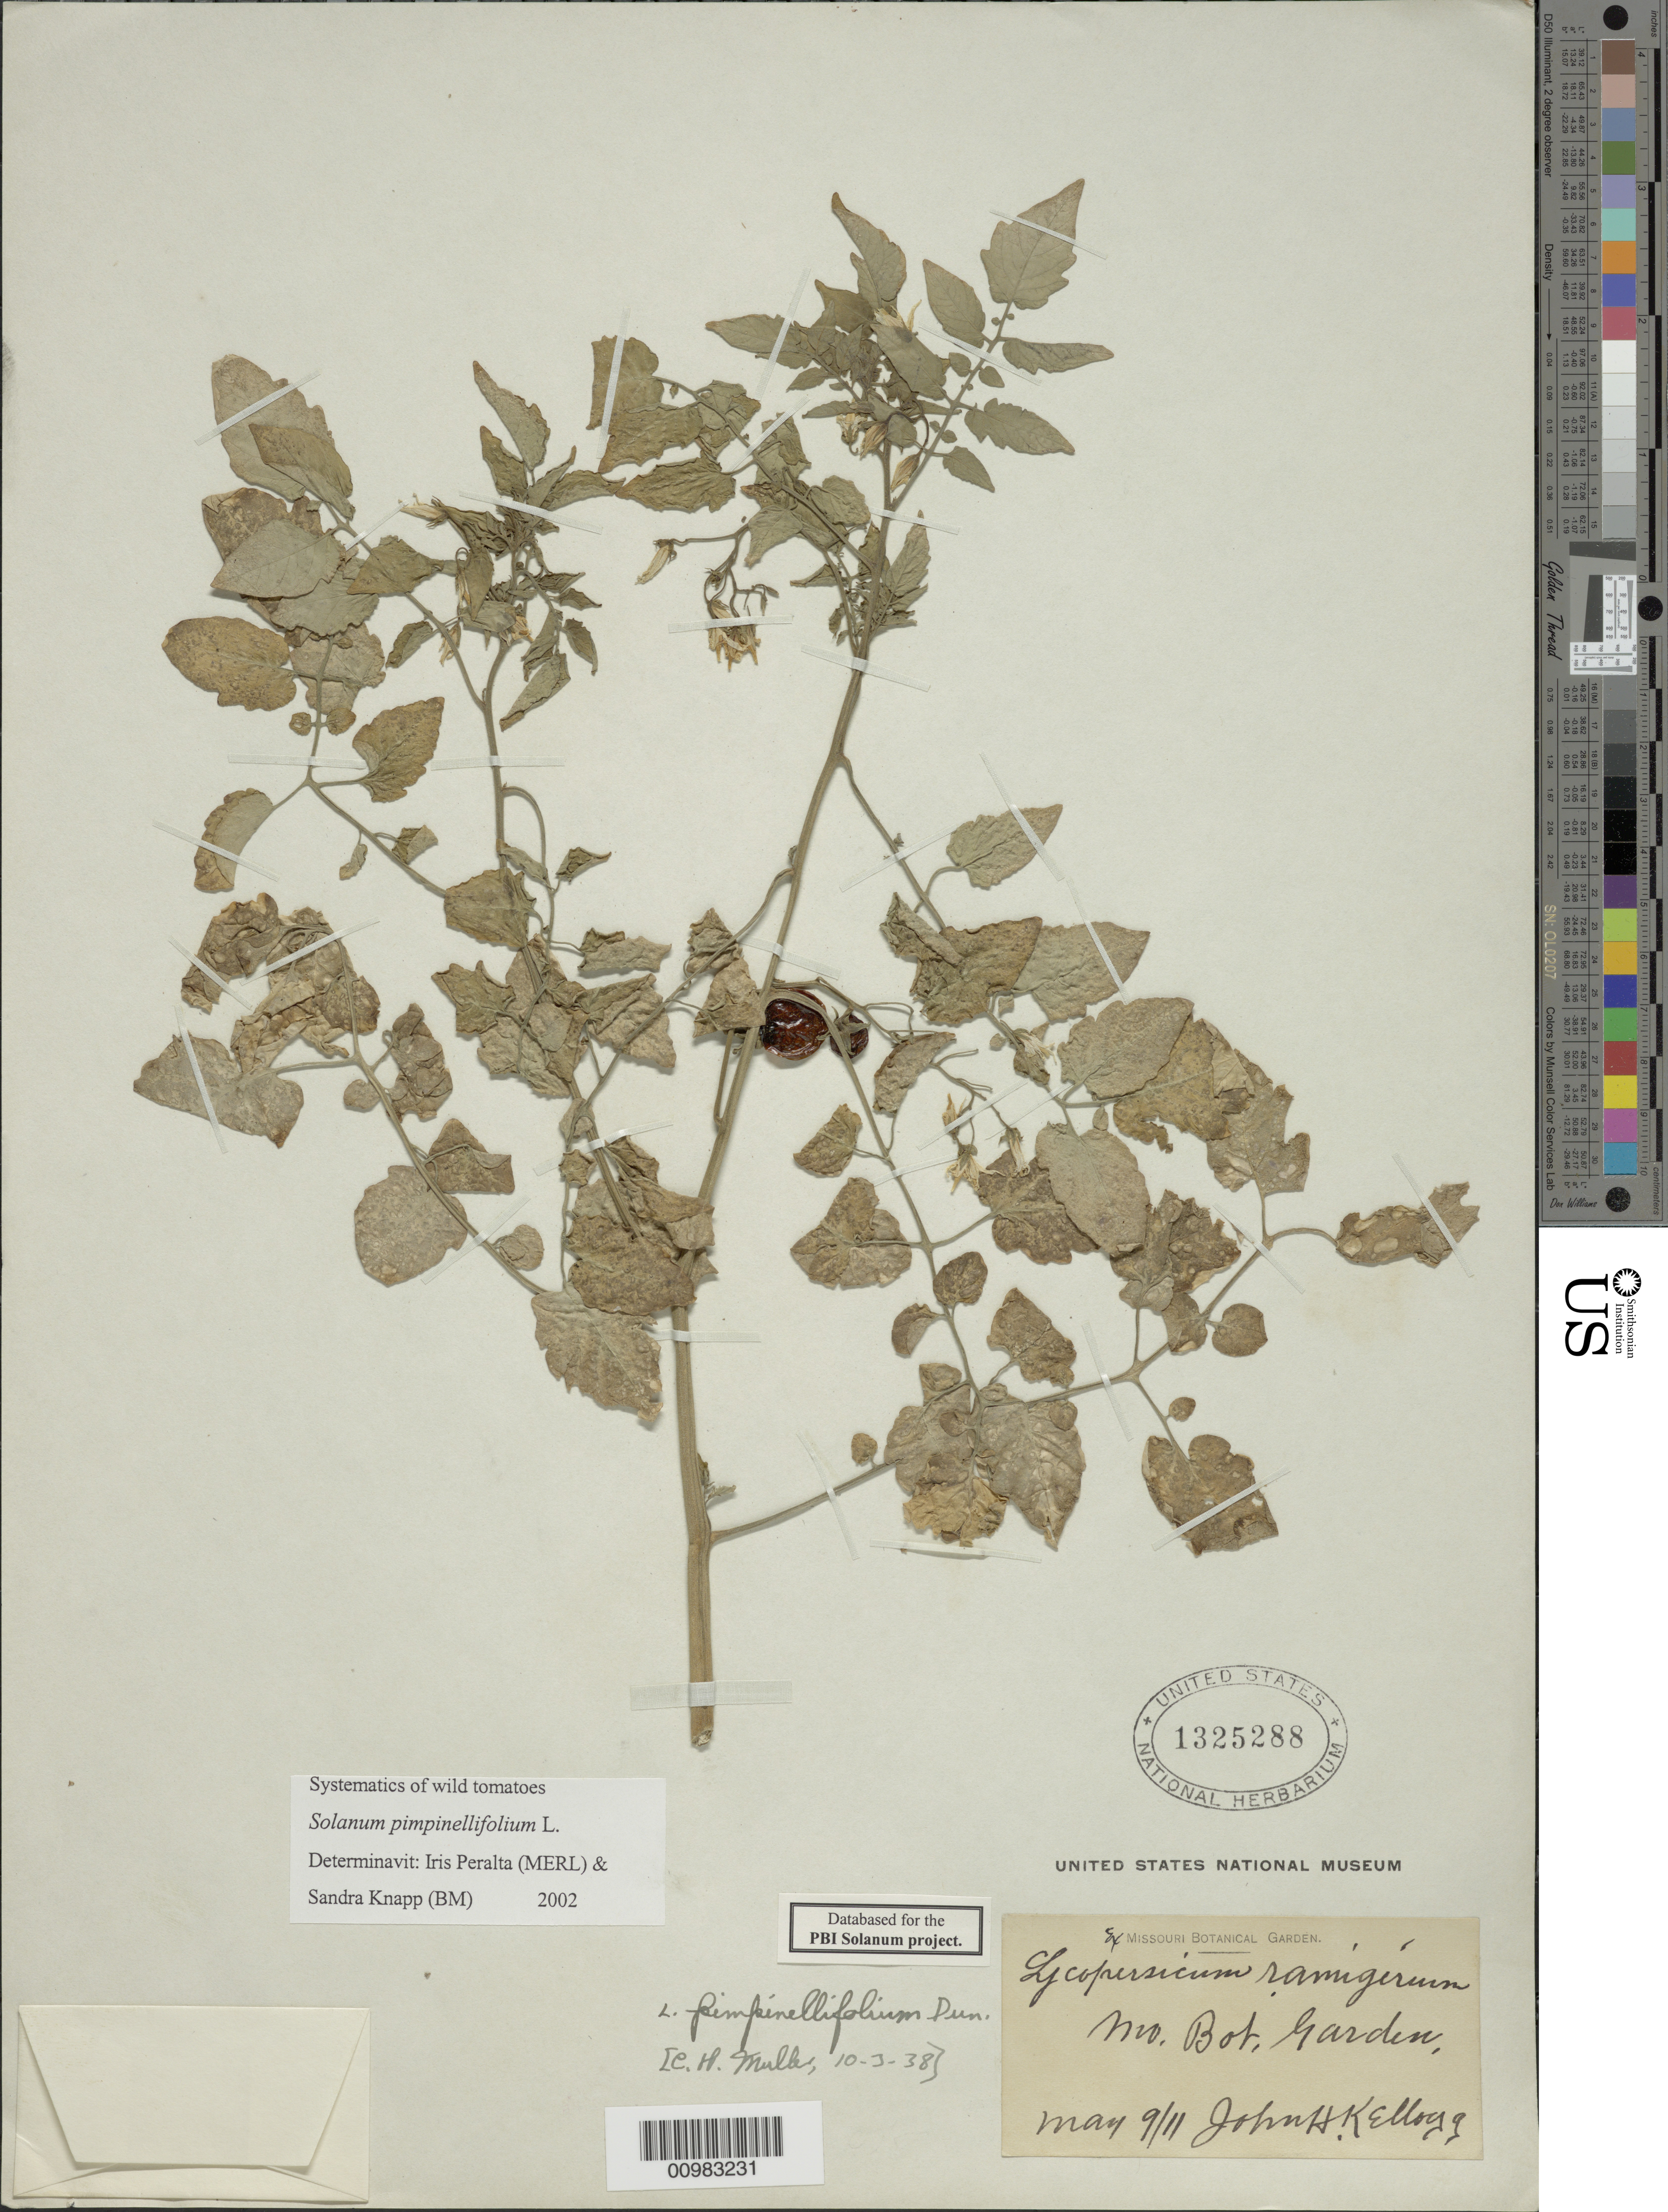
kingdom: Plantae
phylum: Tracheophyta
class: Magnoliopsida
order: Solanales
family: Solanaceae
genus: Solanum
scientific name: Solanum pimpinellifolium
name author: L.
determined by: Peralta, Iris E.; Knapp, S. D.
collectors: J. H. Kellogg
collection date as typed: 9 May 1911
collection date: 1911-05-09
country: United States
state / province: Missouri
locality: Missouri Botanical Garden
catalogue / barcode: US 1325288